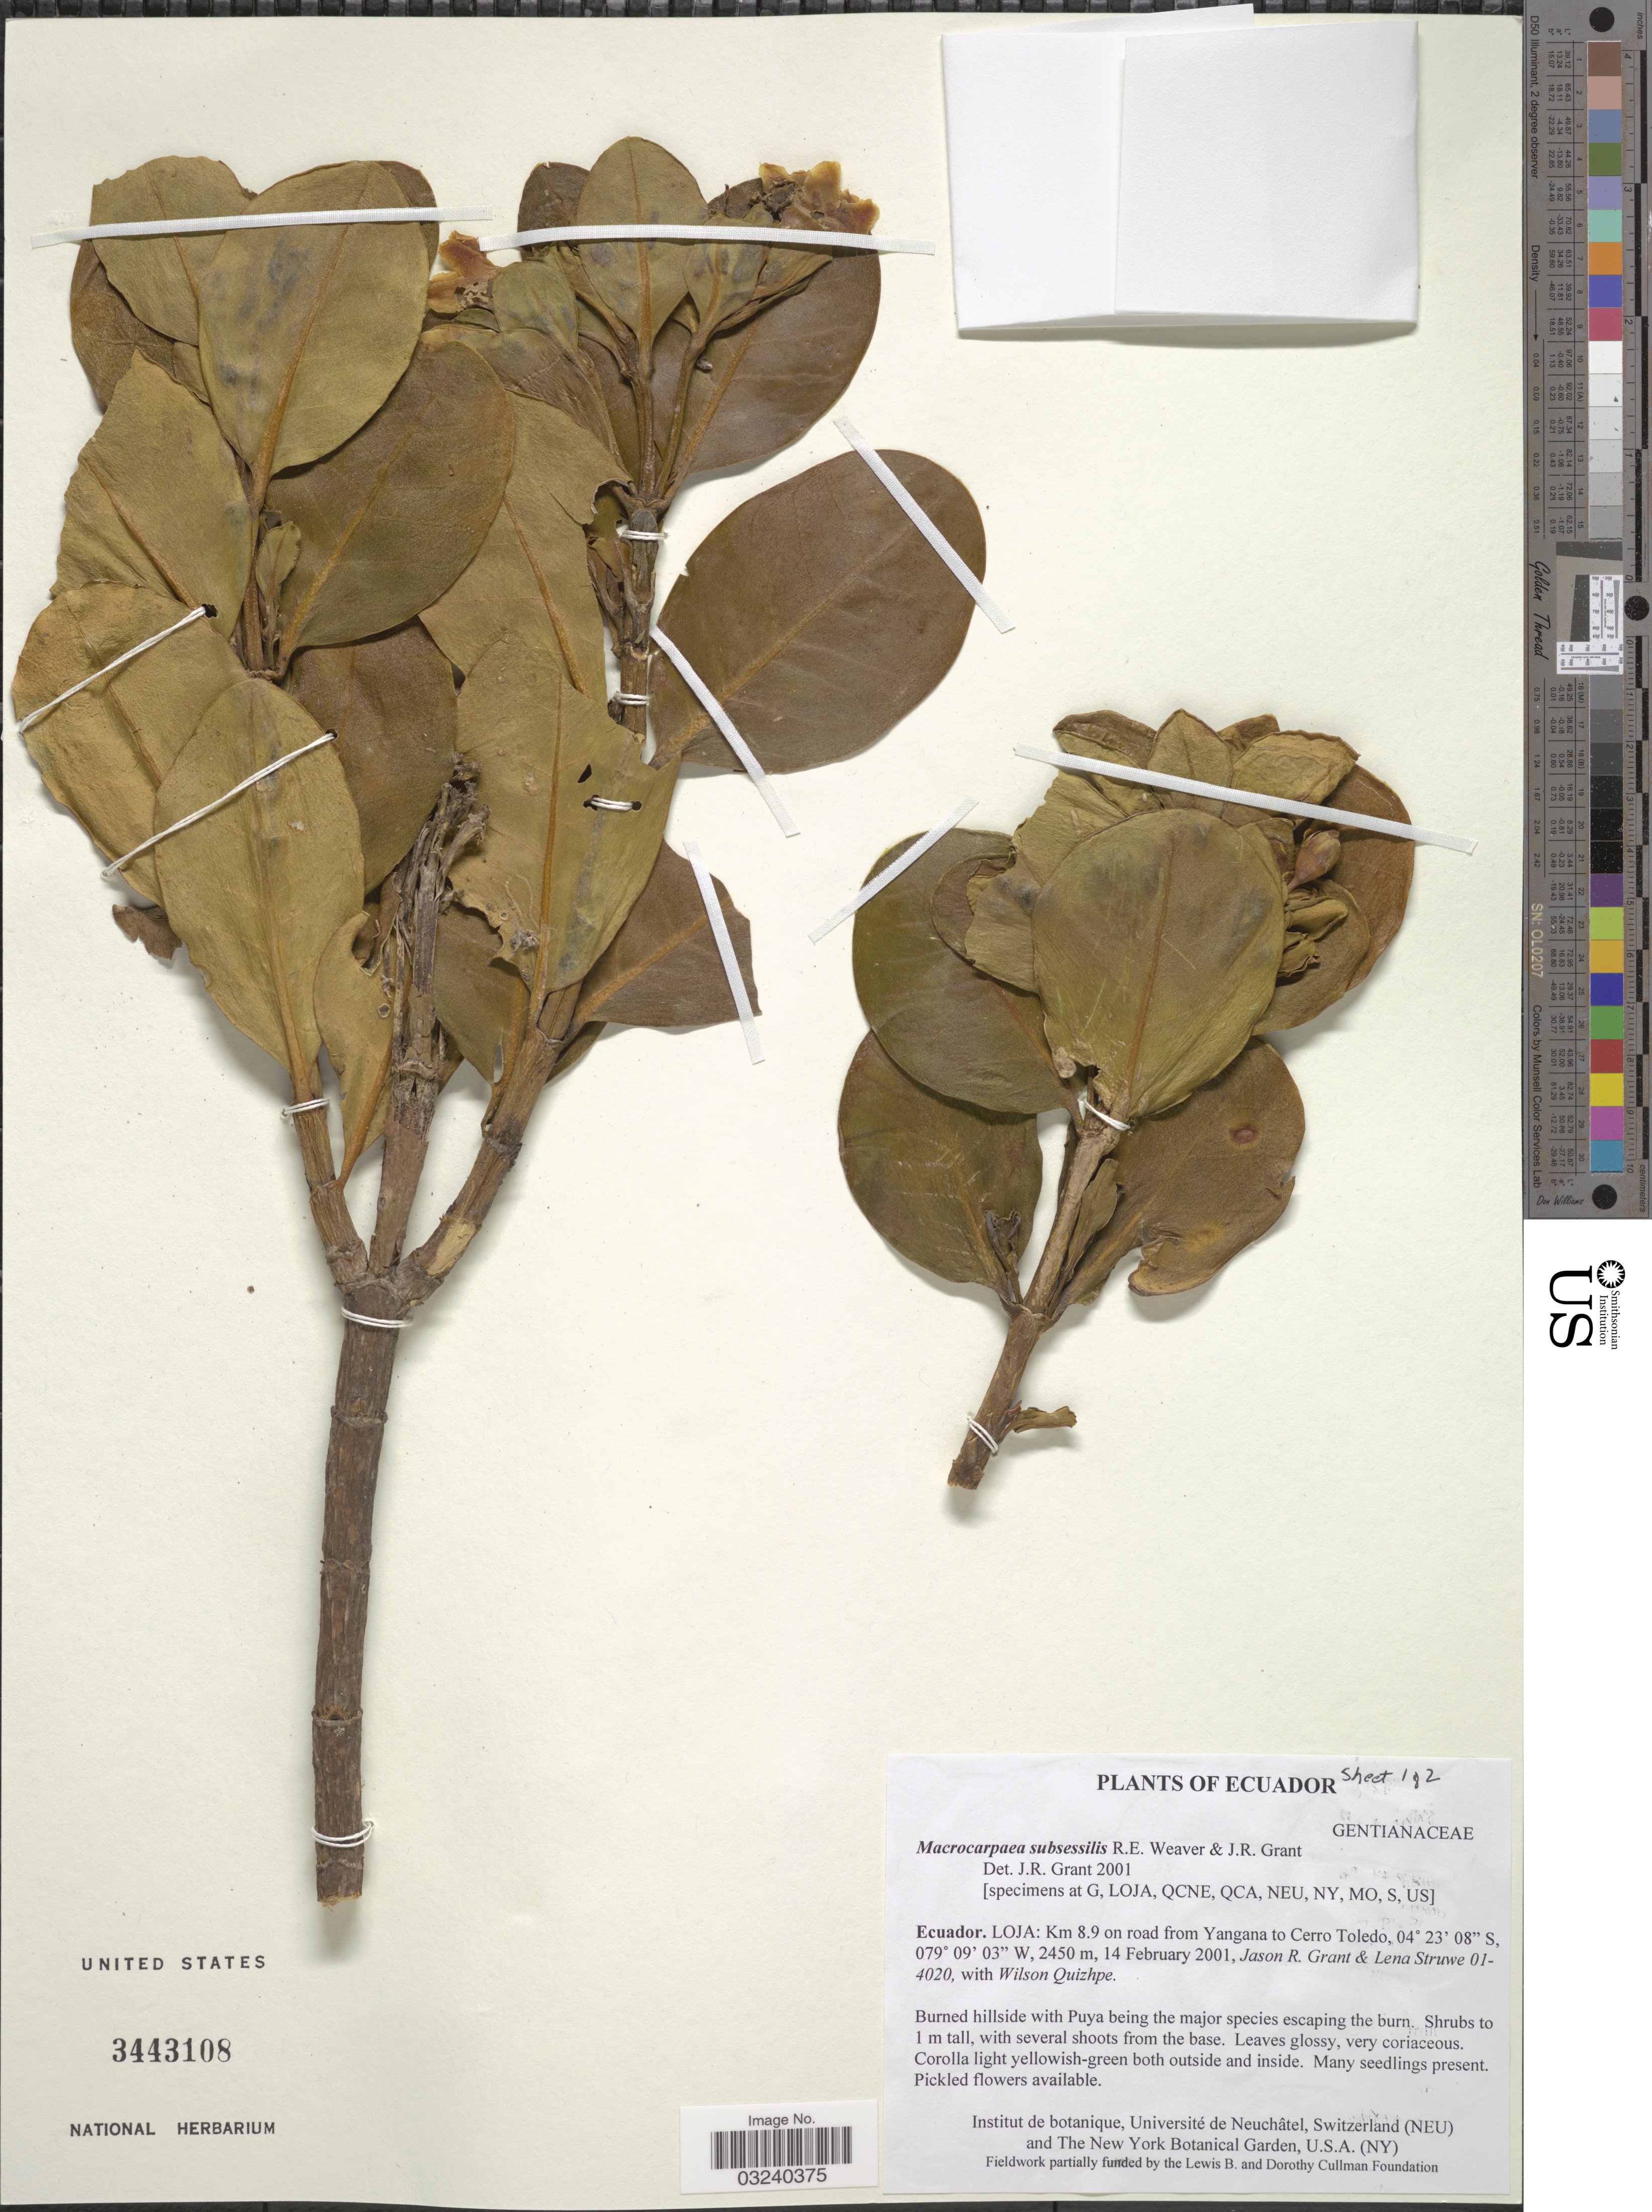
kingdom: Plantae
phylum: Tracheophyta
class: Magnoliopsida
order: Gentianales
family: Gentianaceae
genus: Macrocarpaea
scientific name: Macrocarpaea subsessilis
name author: Weaver & J.R. Grant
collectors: J. R. Grant, L. Struwe & W. Quizhpe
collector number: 01-4020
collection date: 2001-02-14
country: Ecuador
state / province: Loja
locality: Km 8.9 on road from Yangana-Cerro Toledo.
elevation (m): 2450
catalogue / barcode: US 3443108